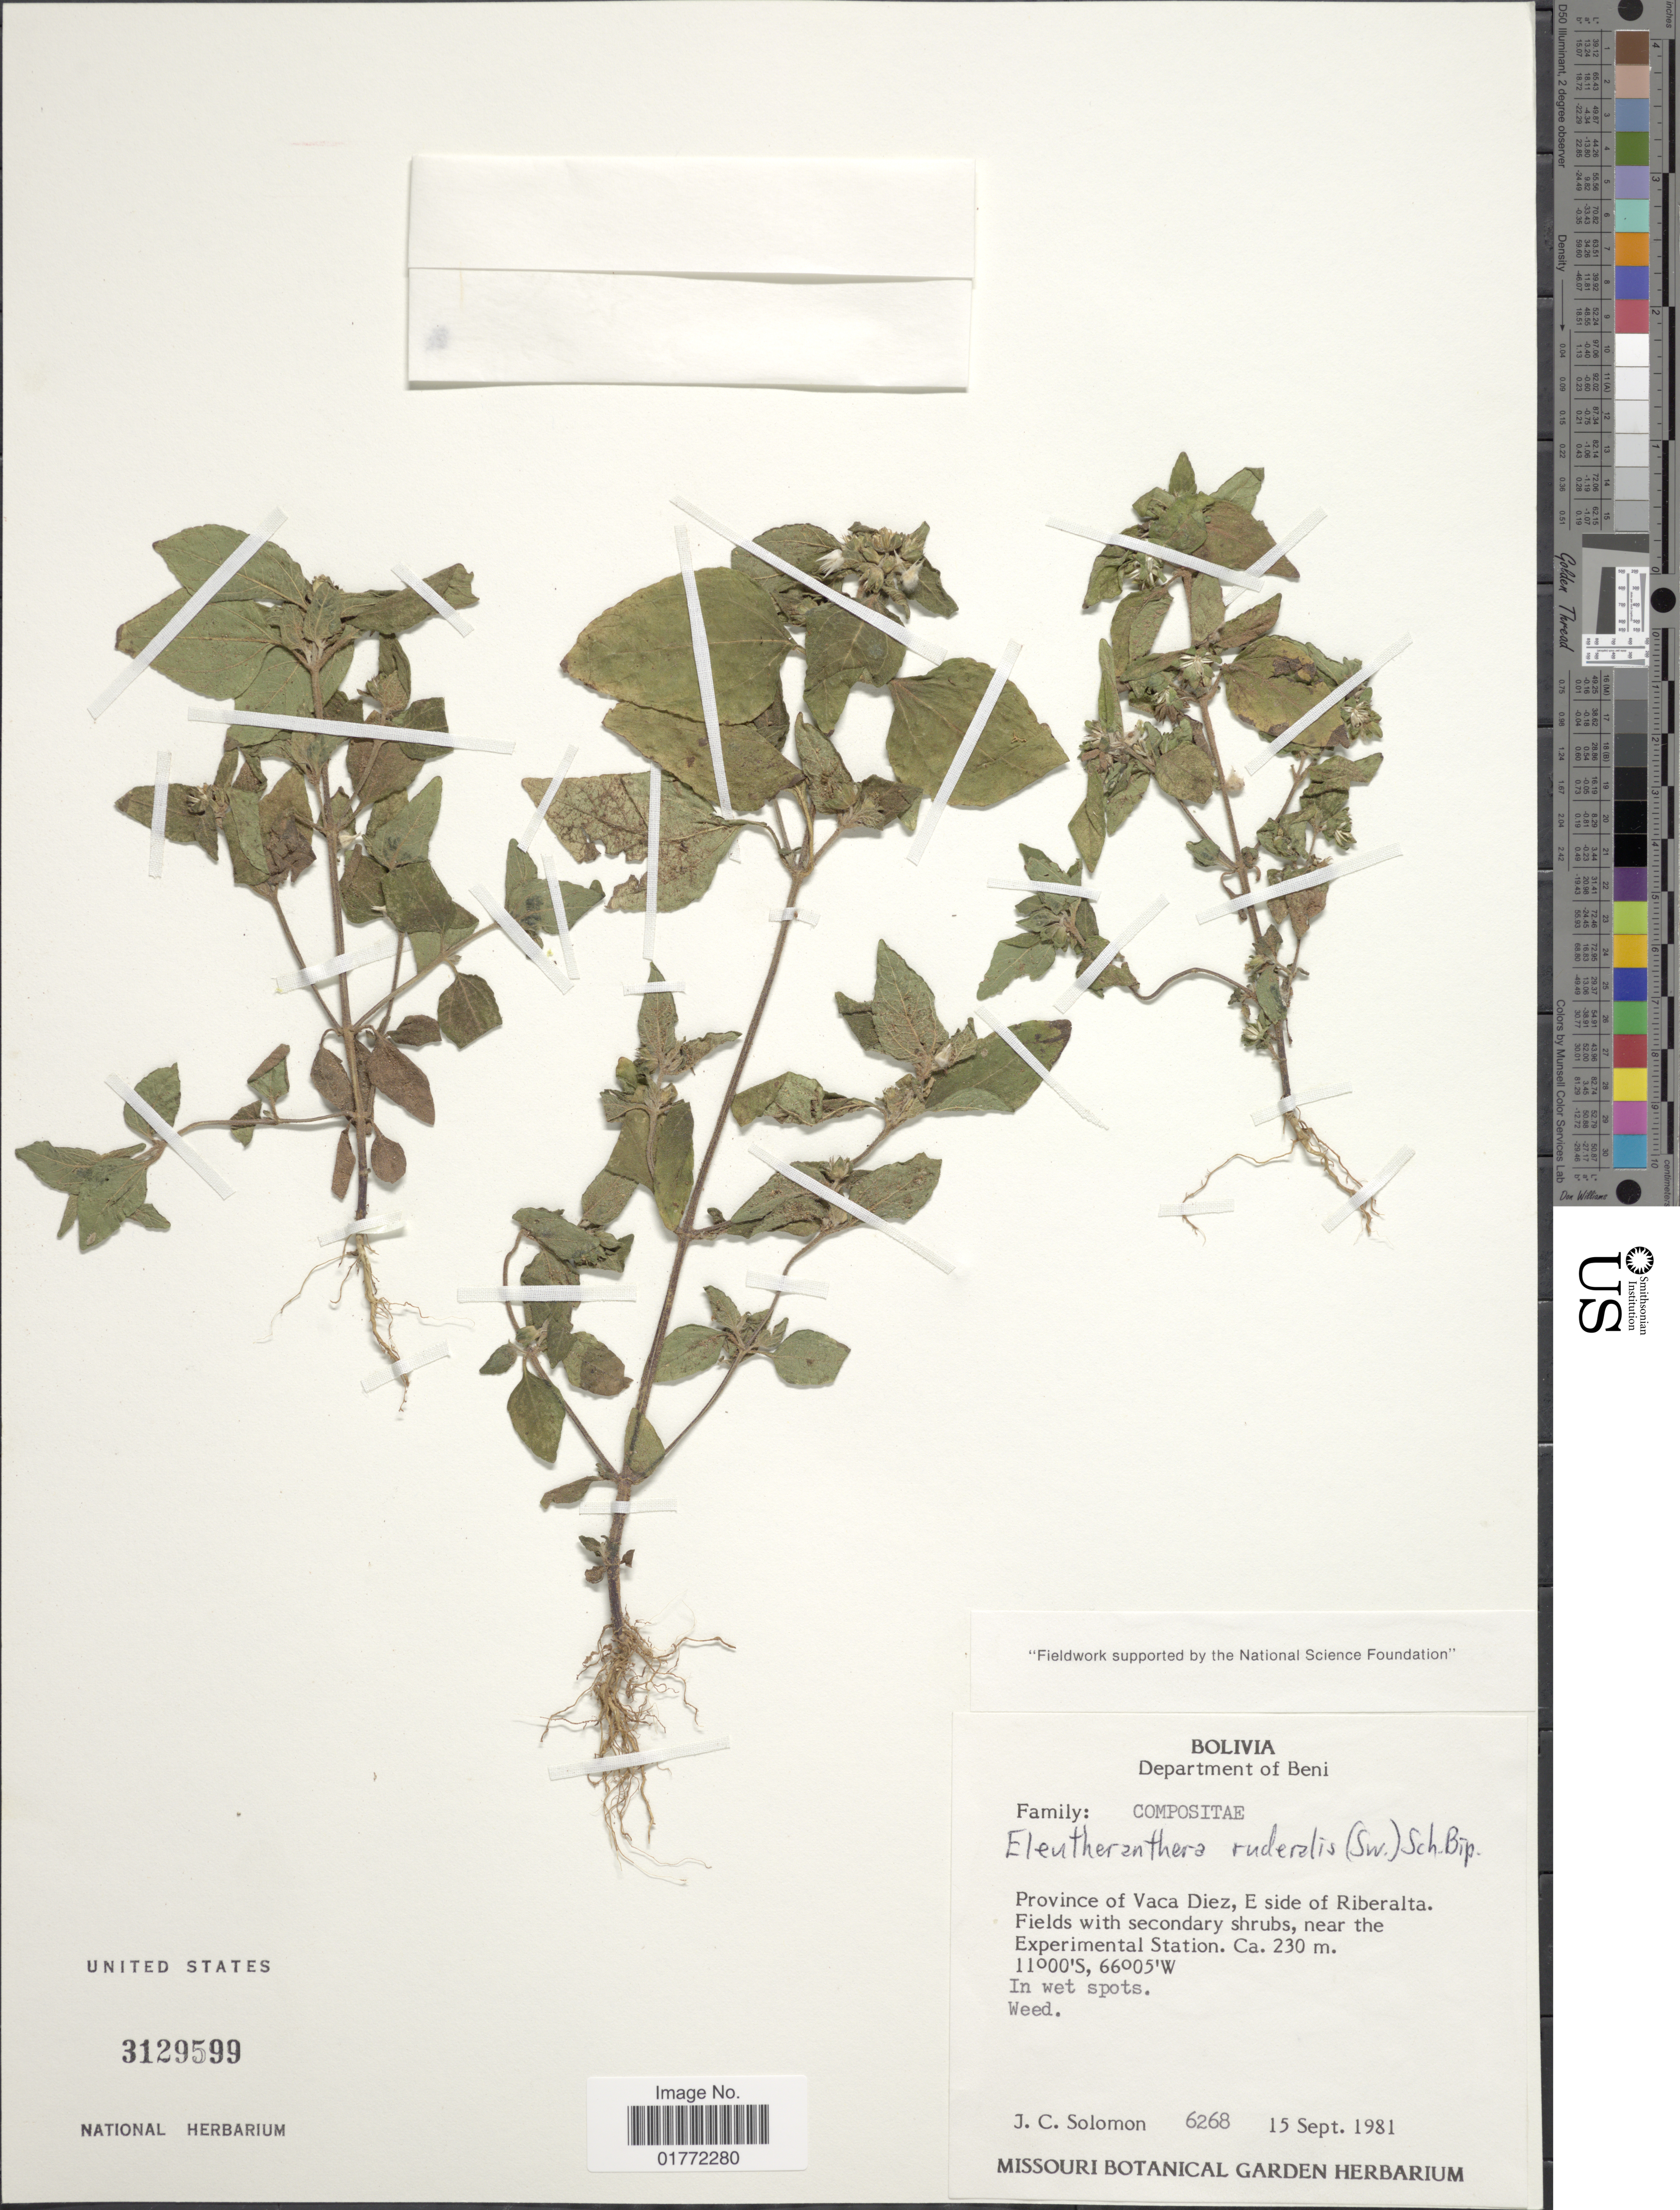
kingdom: Plantae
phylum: Tracheophyta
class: Magnoliopsida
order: Asterales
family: Asteraceae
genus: Eleutheranthera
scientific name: Eleutheranthera ruderalis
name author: (Sw.) Sch. Bip.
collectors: J. C. Solomon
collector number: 6268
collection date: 1981-09-15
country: Bolivia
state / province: Beni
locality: Province of Vaca Diez, E side of Riberalta.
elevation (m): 230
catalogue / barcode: US 3129599